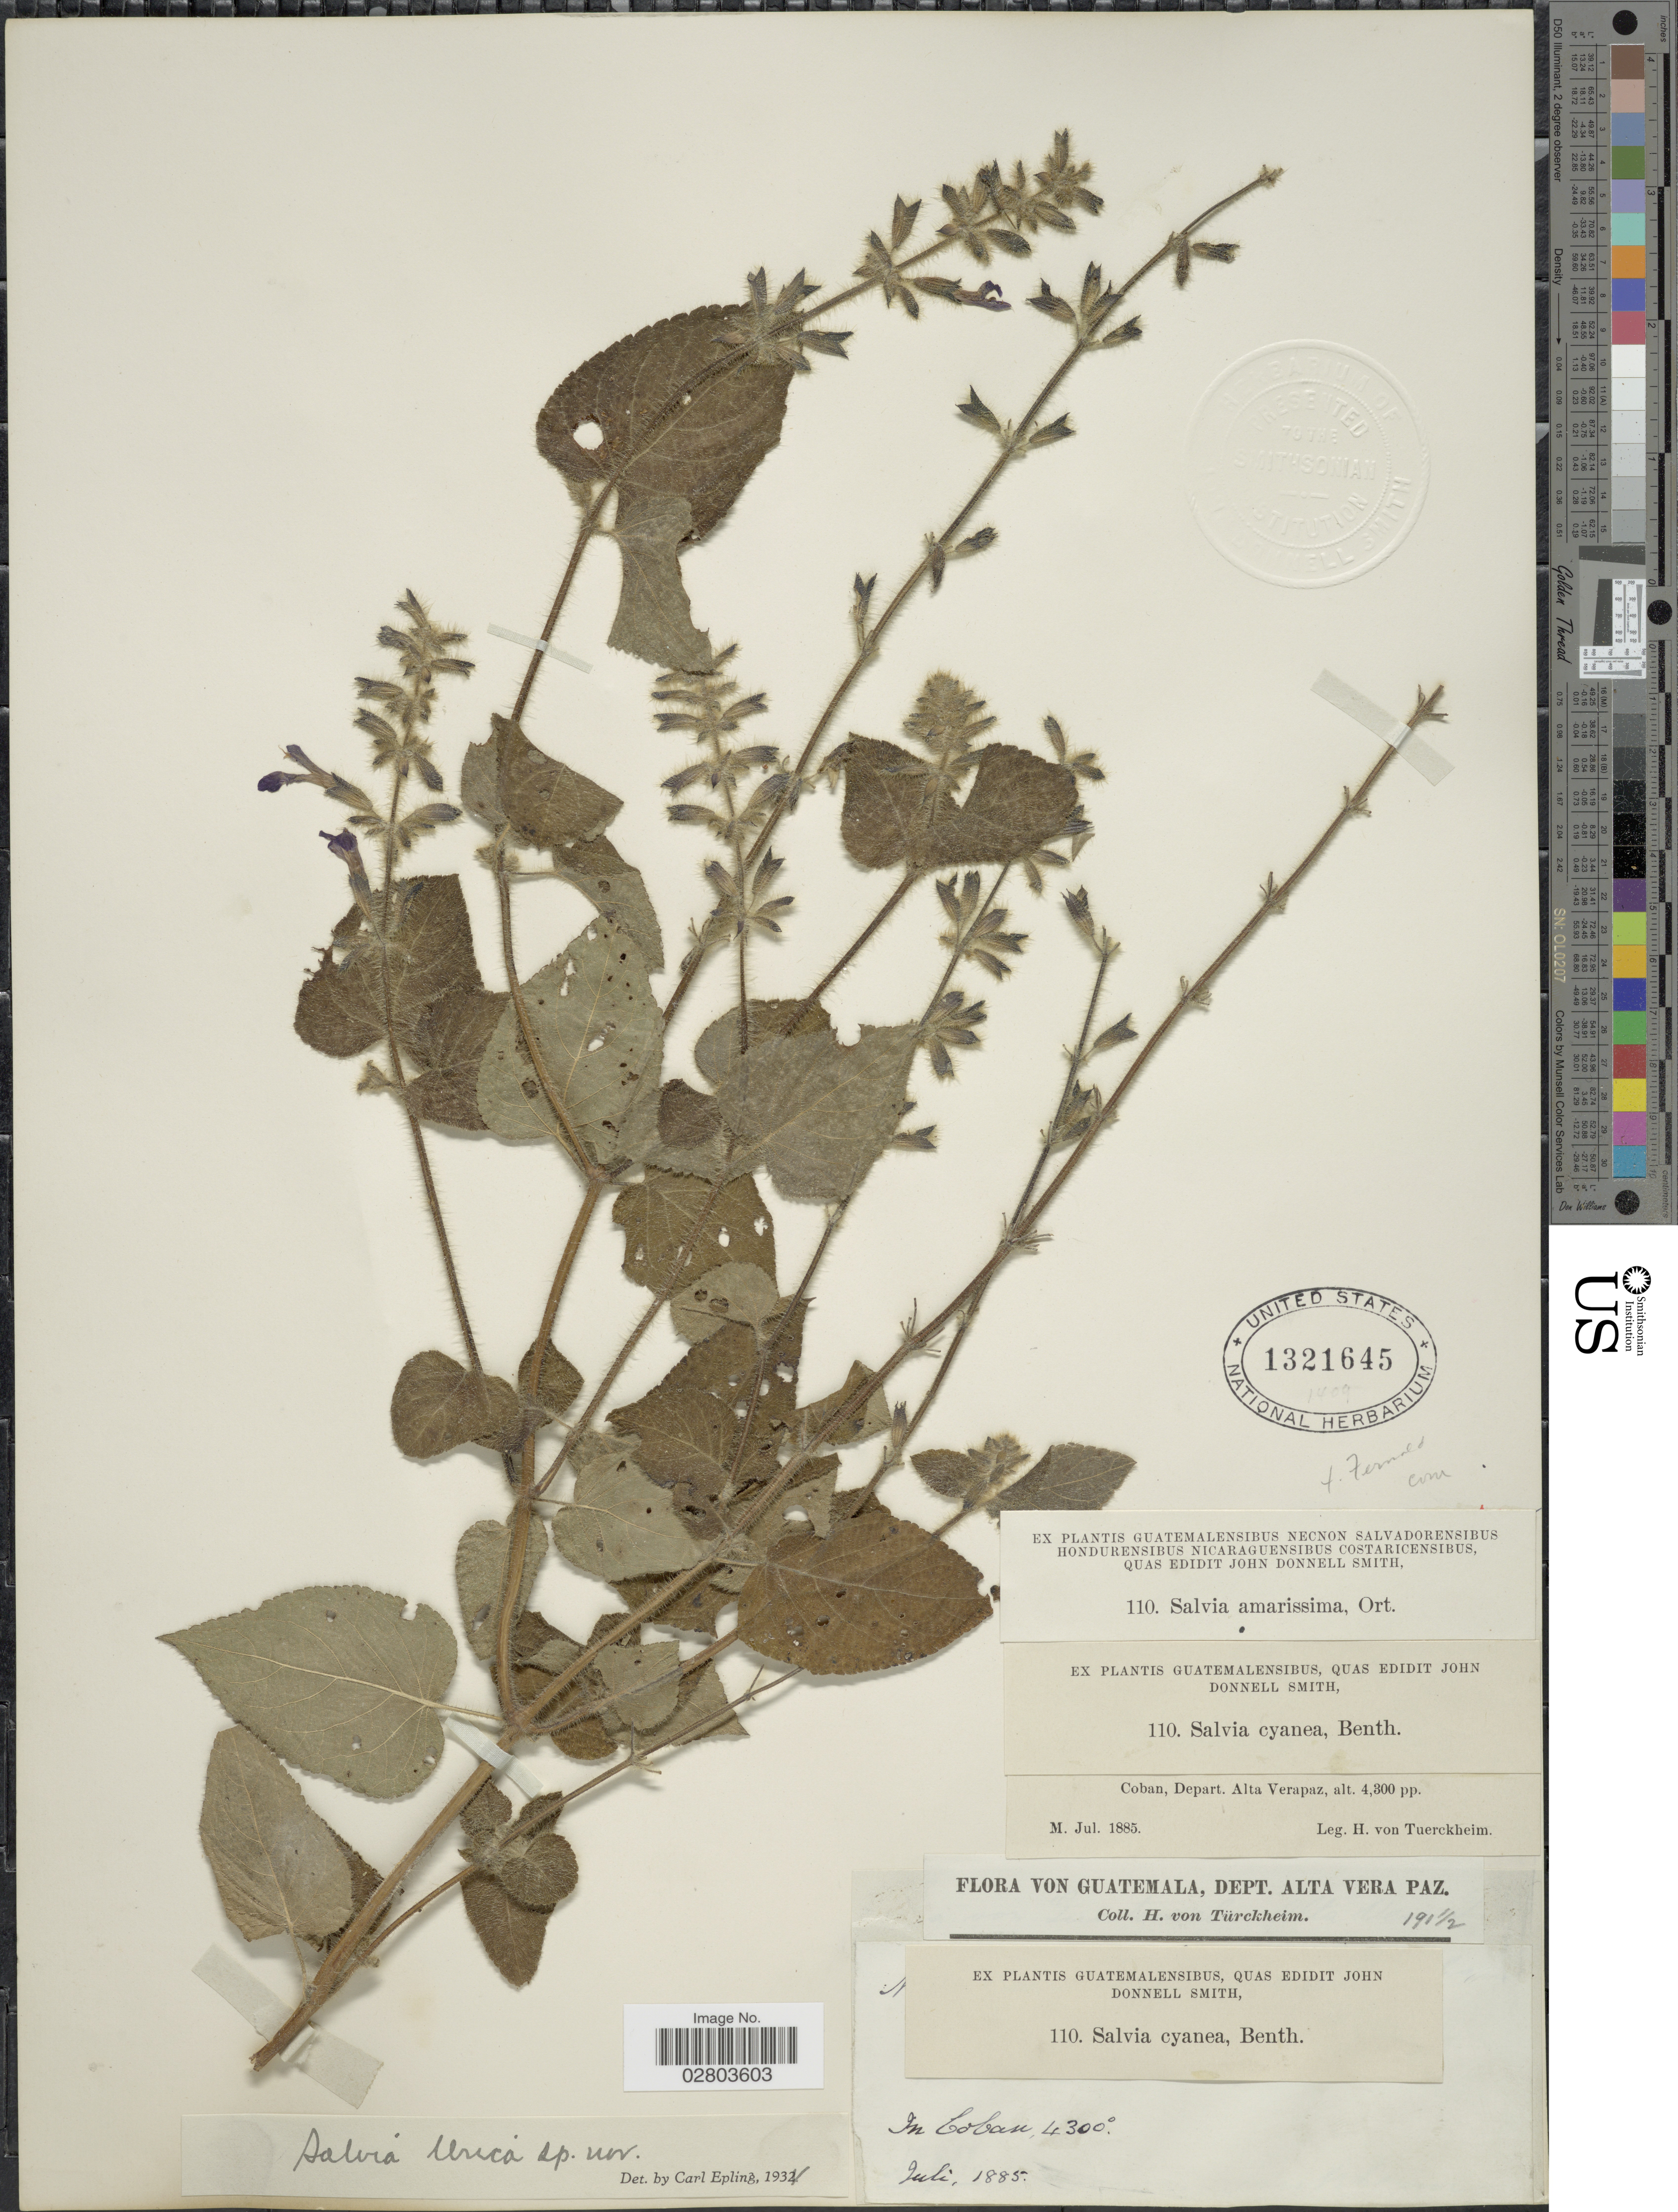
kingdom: Plantae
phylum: Tracheophyta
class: Magnoliopsida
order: Lamiales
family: Lamiaceae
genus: Salvia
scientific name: Salvia urica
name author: Epling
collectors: H. von Türckheim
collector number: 110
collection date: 1885-07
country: Guatemala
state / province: Alta Verapaz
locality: Coban, Depart. Alta Verapaz.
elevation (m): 1311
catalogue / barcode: US 1321645